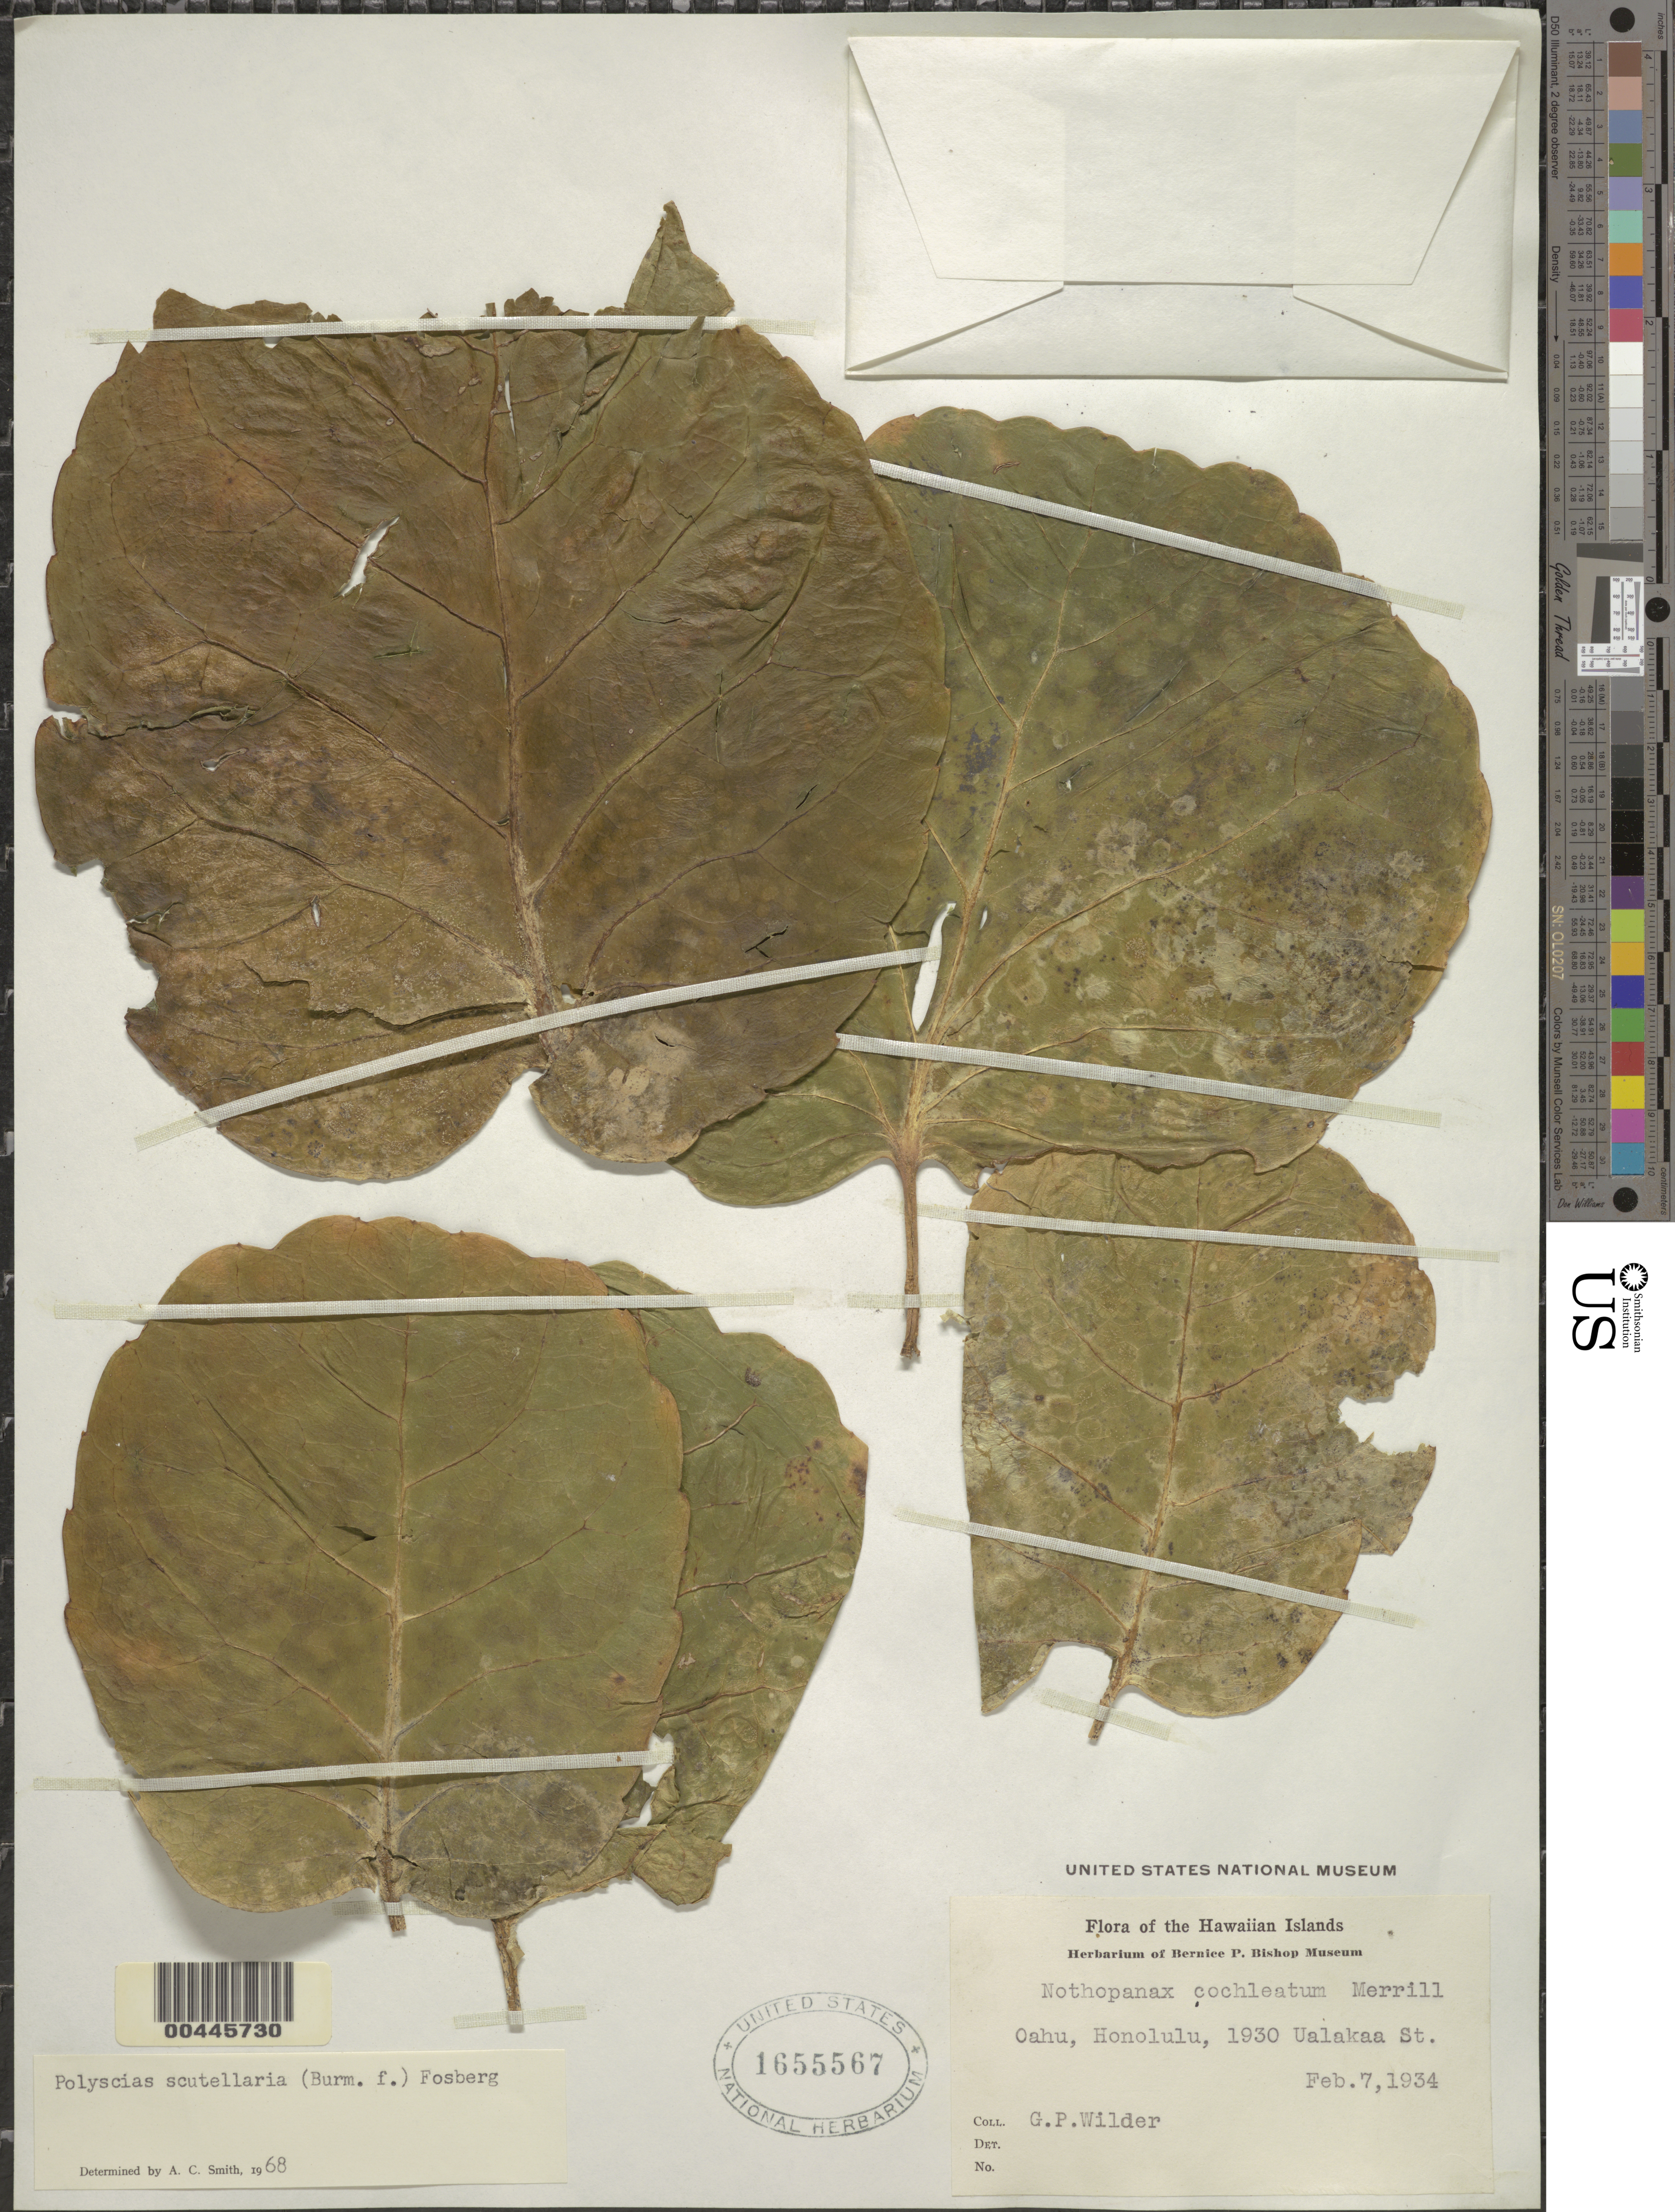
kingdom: Plantae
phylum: Tracheophyta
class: Magnoliopsida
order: Apiales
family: Araliaceae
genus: Polyscias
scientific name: Polyscias scutellaria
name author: (Burm. f.) Fosberg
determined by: Smith, A. C.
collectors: G. Wilder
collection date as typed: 7 Feb 1934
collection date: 1934-02-07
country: United States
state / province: Hawaii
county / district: Honolulu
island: Oahu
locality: Honolulu, 1930 Ualakaa St.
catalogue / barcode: US 1655567